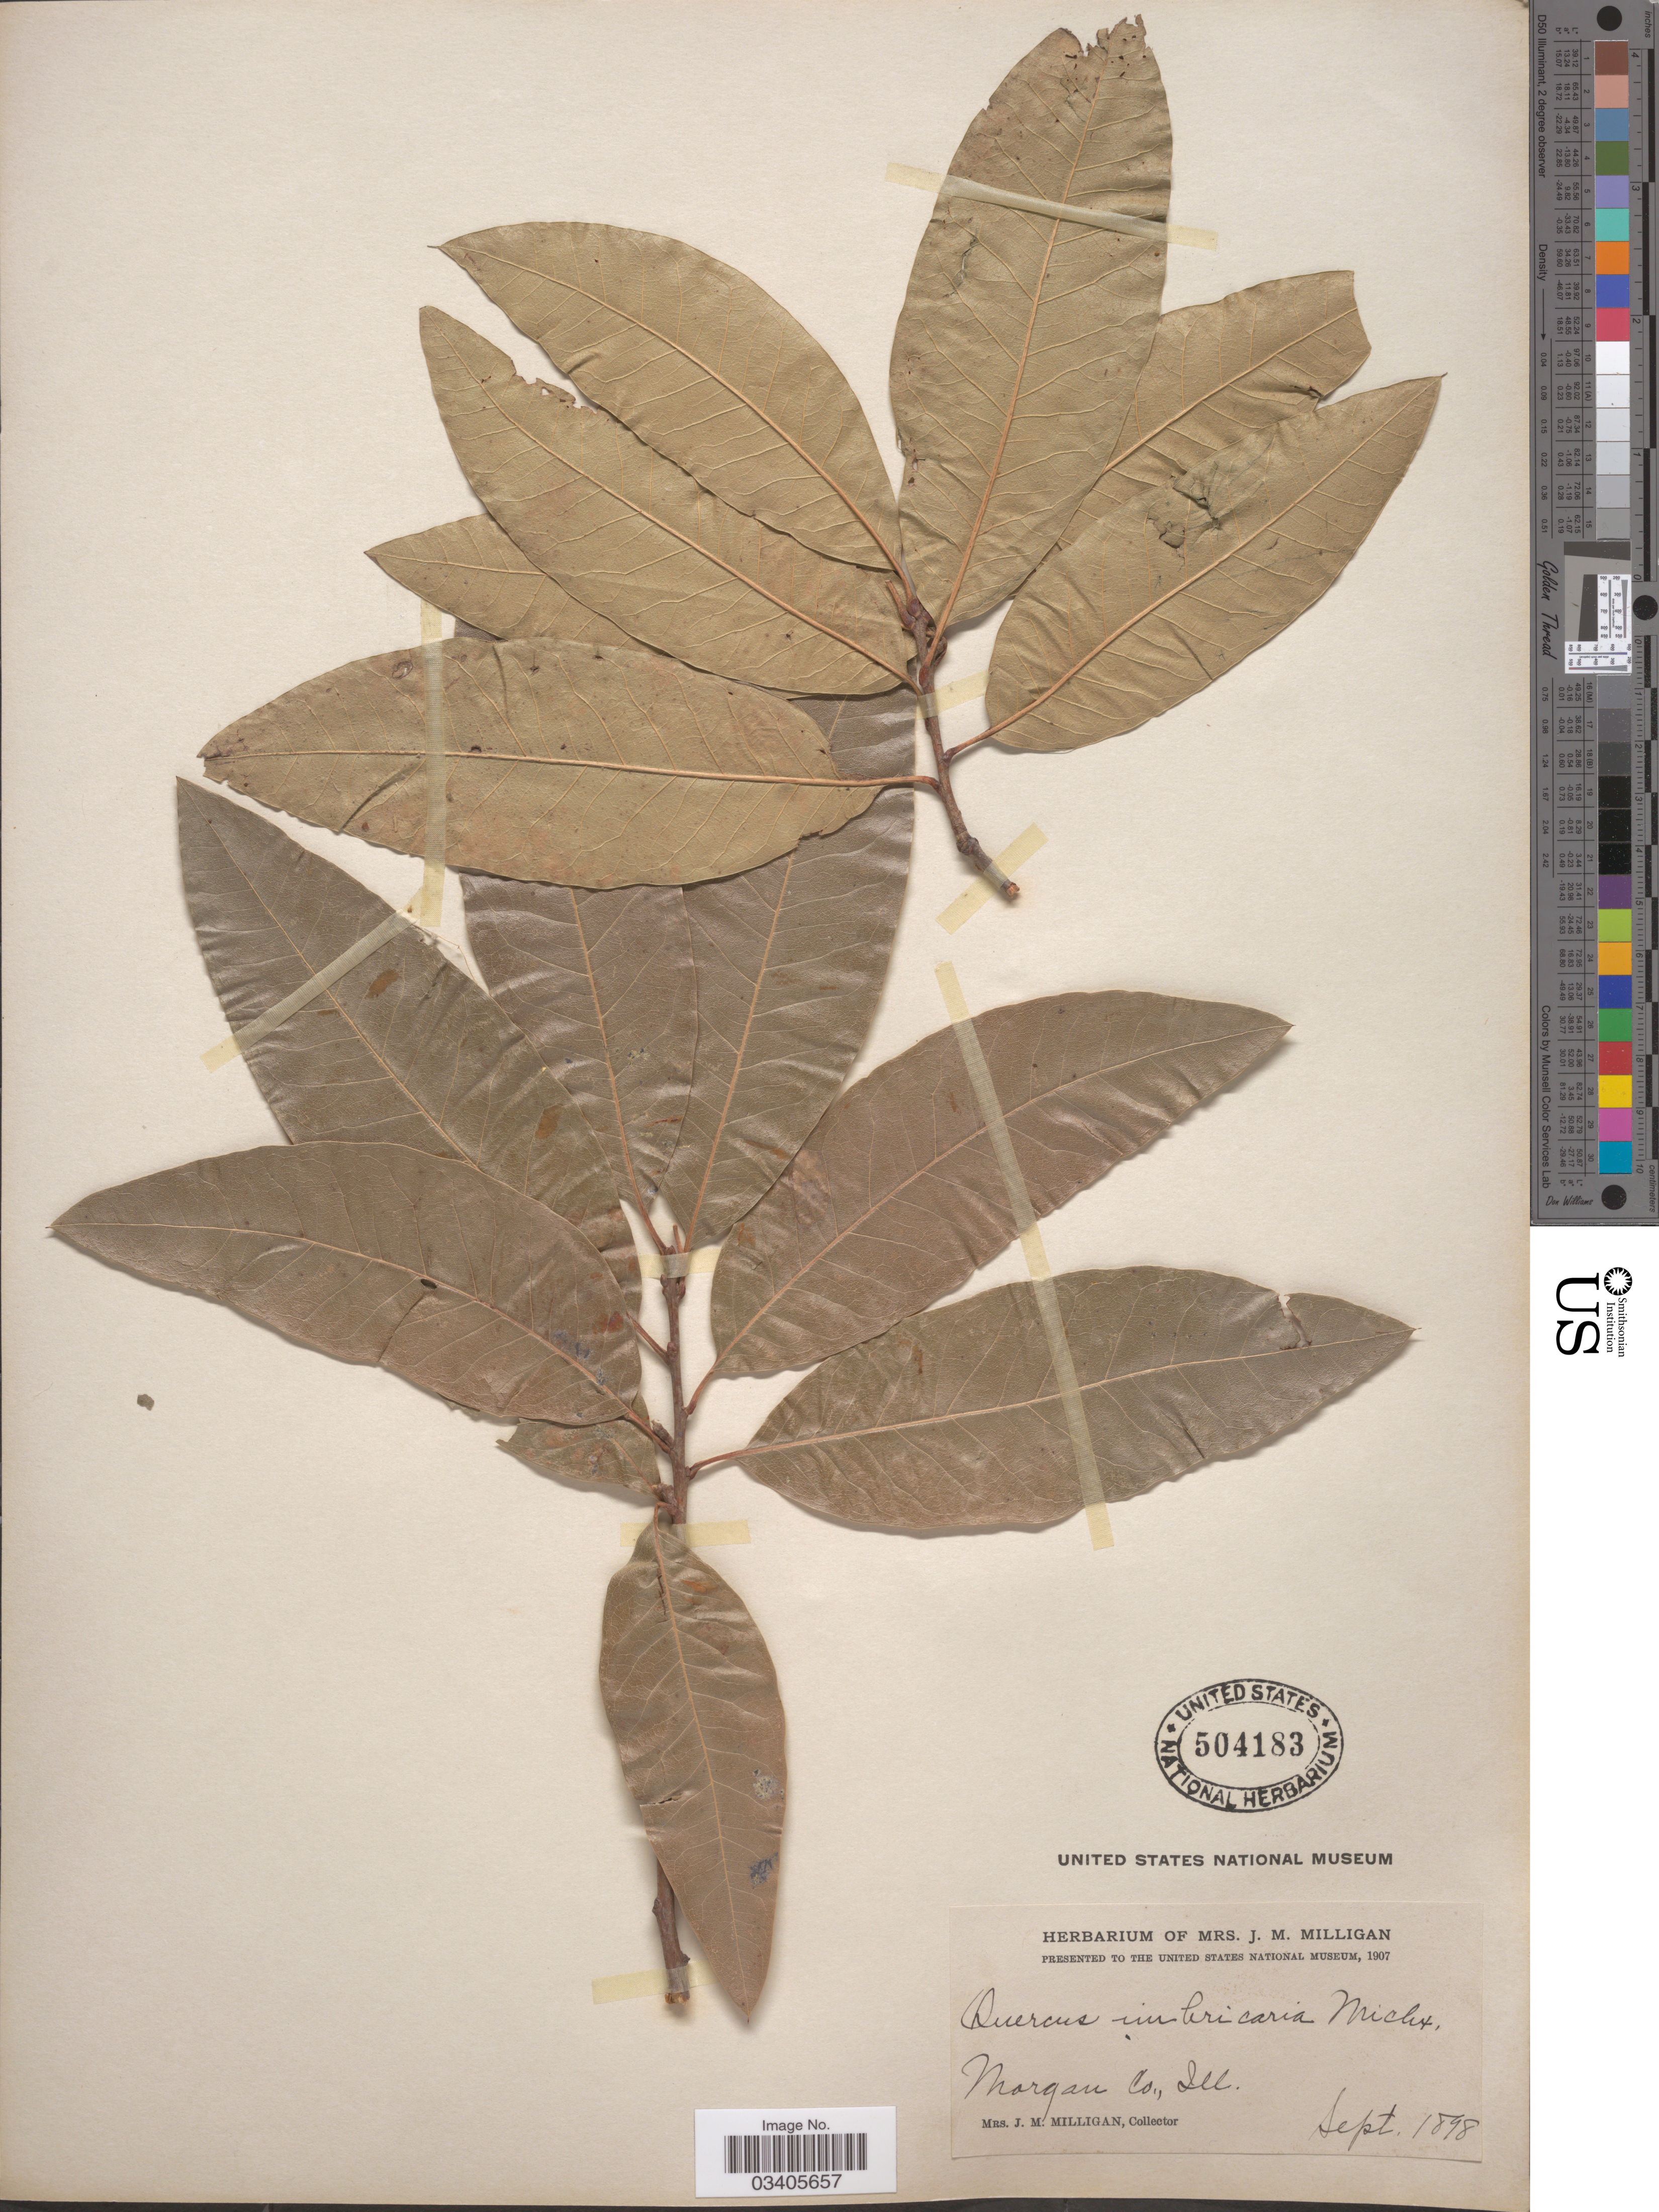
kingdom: Plantae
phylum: Tracheophyta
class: Magnoliopsida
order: Fagales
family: Fagaceae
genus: Quercus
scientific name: Quercus imbricaria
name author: Michx.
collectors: J. Milligan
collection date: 1898-09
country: United States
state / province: Illinois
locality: Morgan Co.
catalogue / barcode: US 504183